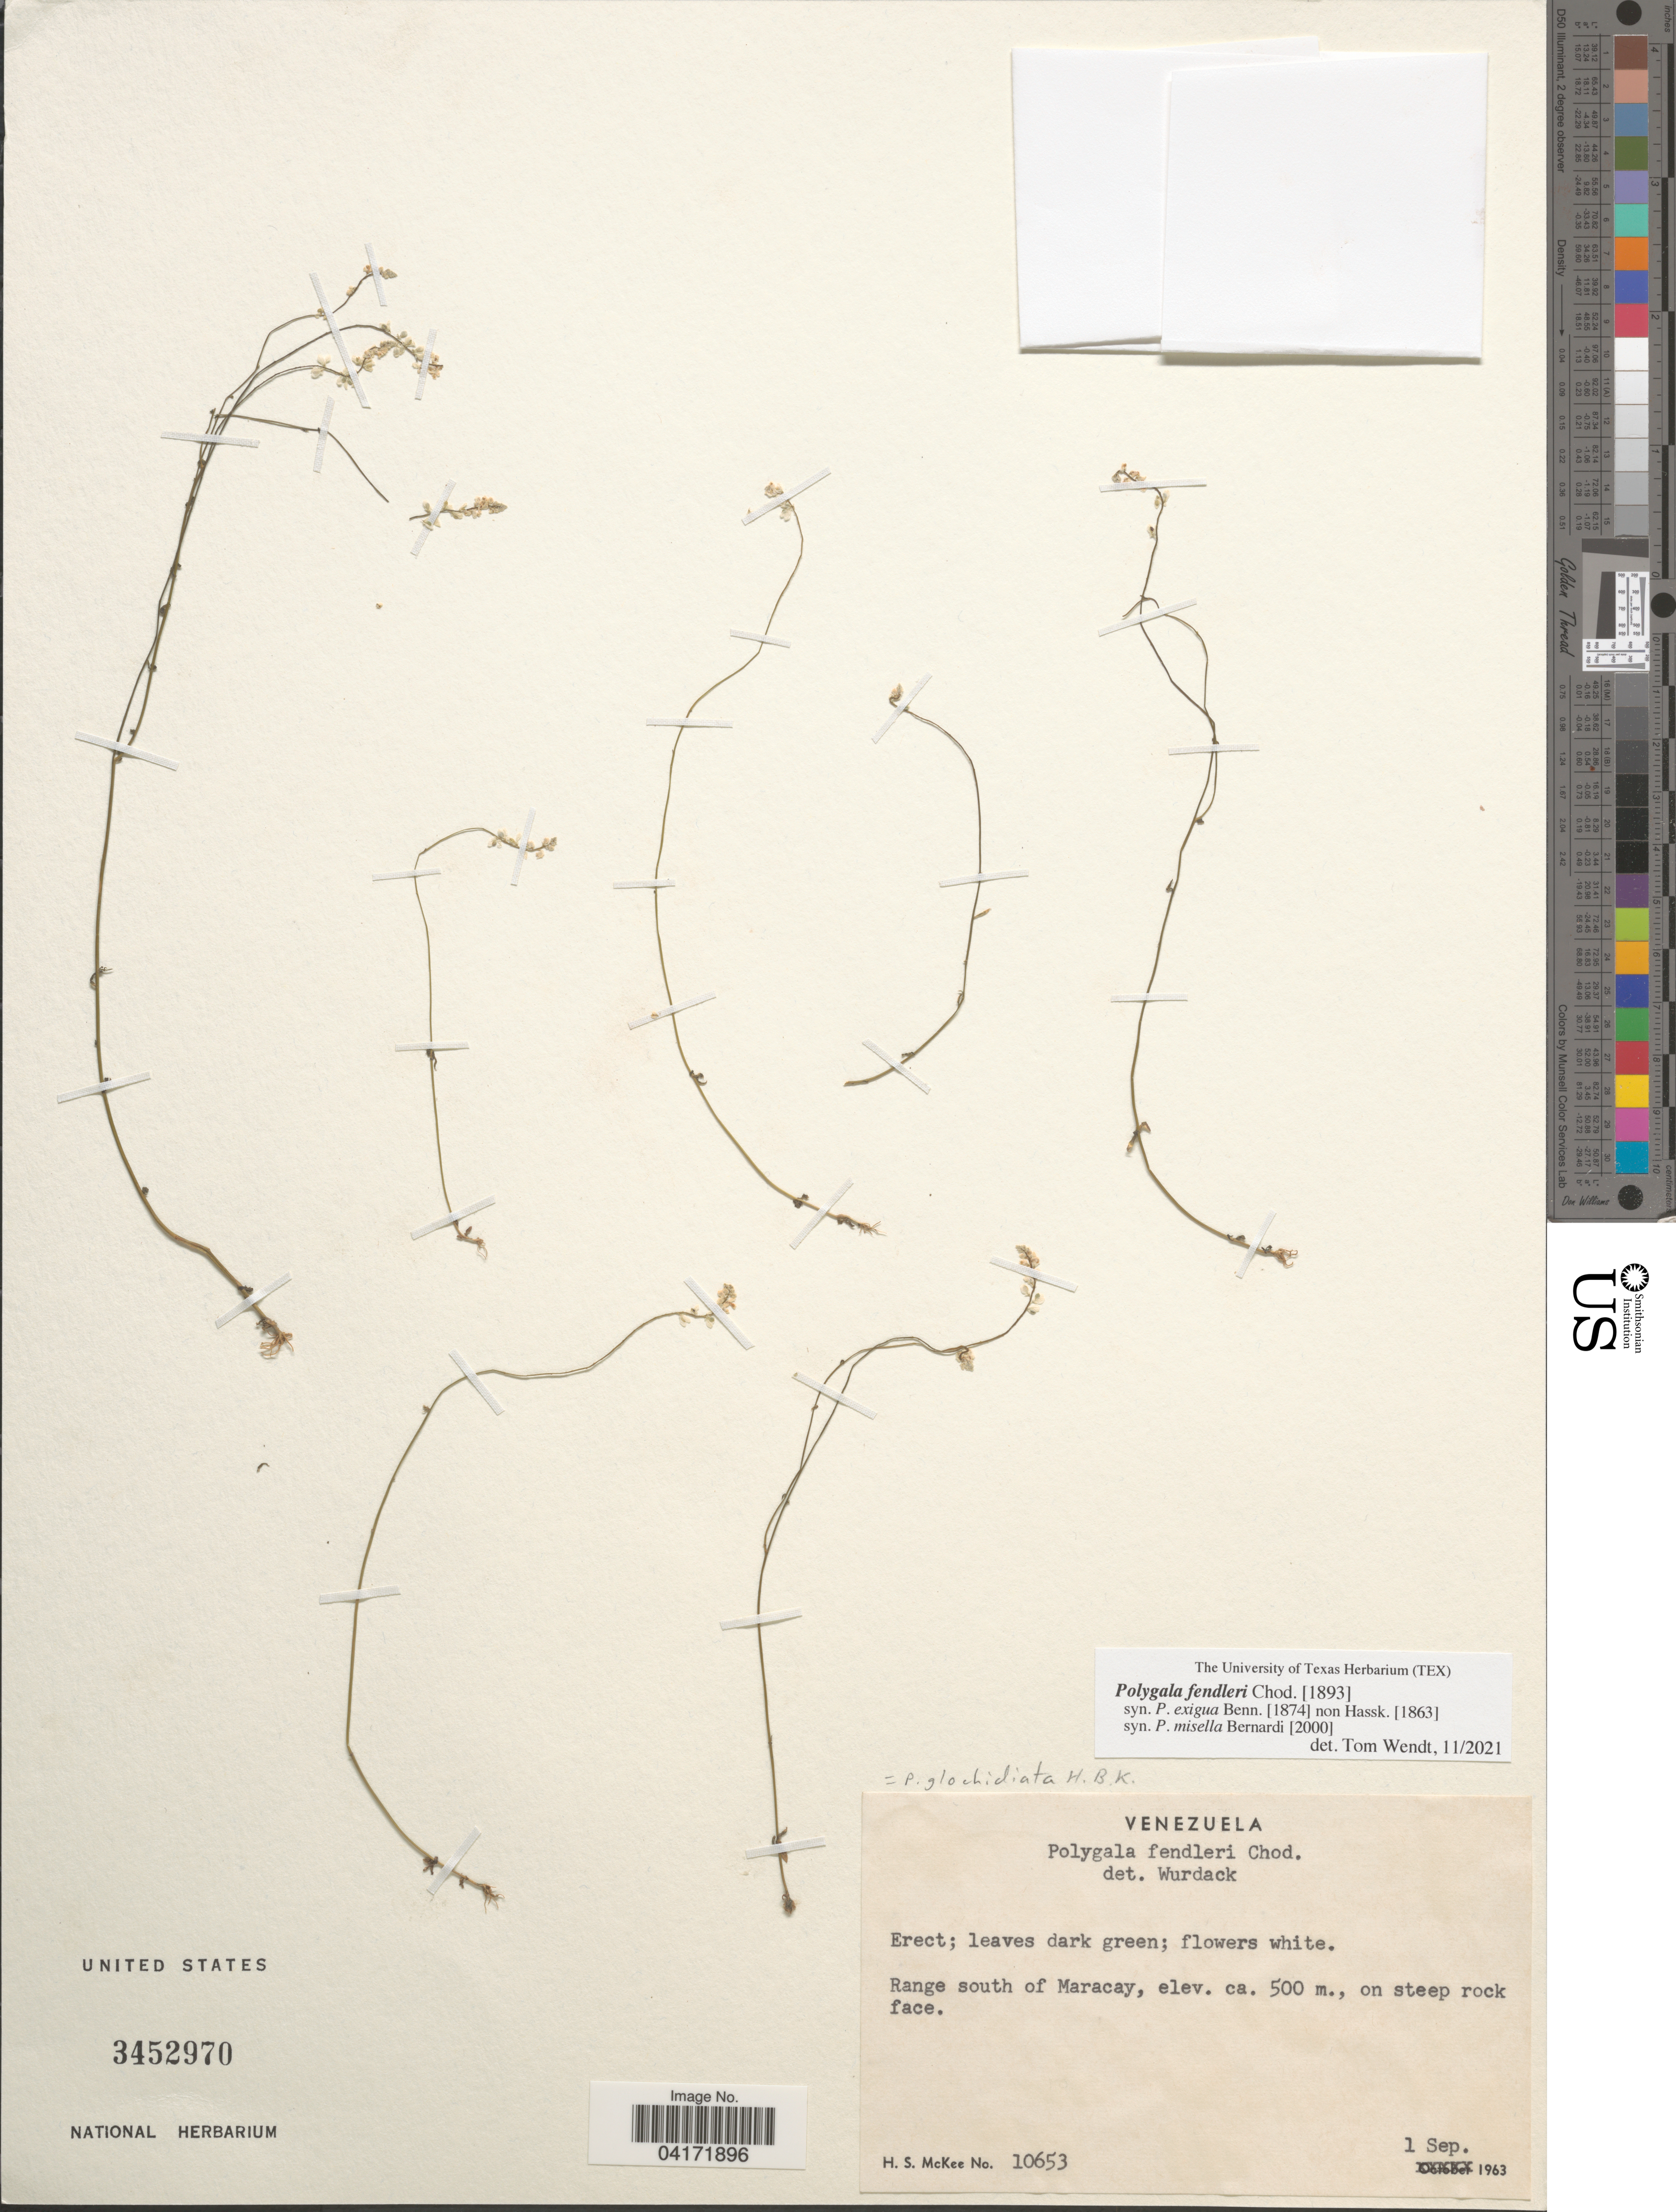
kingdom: Plantae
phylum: Tracheophyta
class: Magnoliopsida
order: Fabales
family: Polygalaceae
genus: Polygala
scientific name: Polygala fendleri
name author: Chodat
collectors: H. S. McKee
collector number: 10653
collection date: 1963-09-01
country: Venezuela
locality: Range south of Maracay.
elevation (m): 500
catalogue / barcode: US 3452970